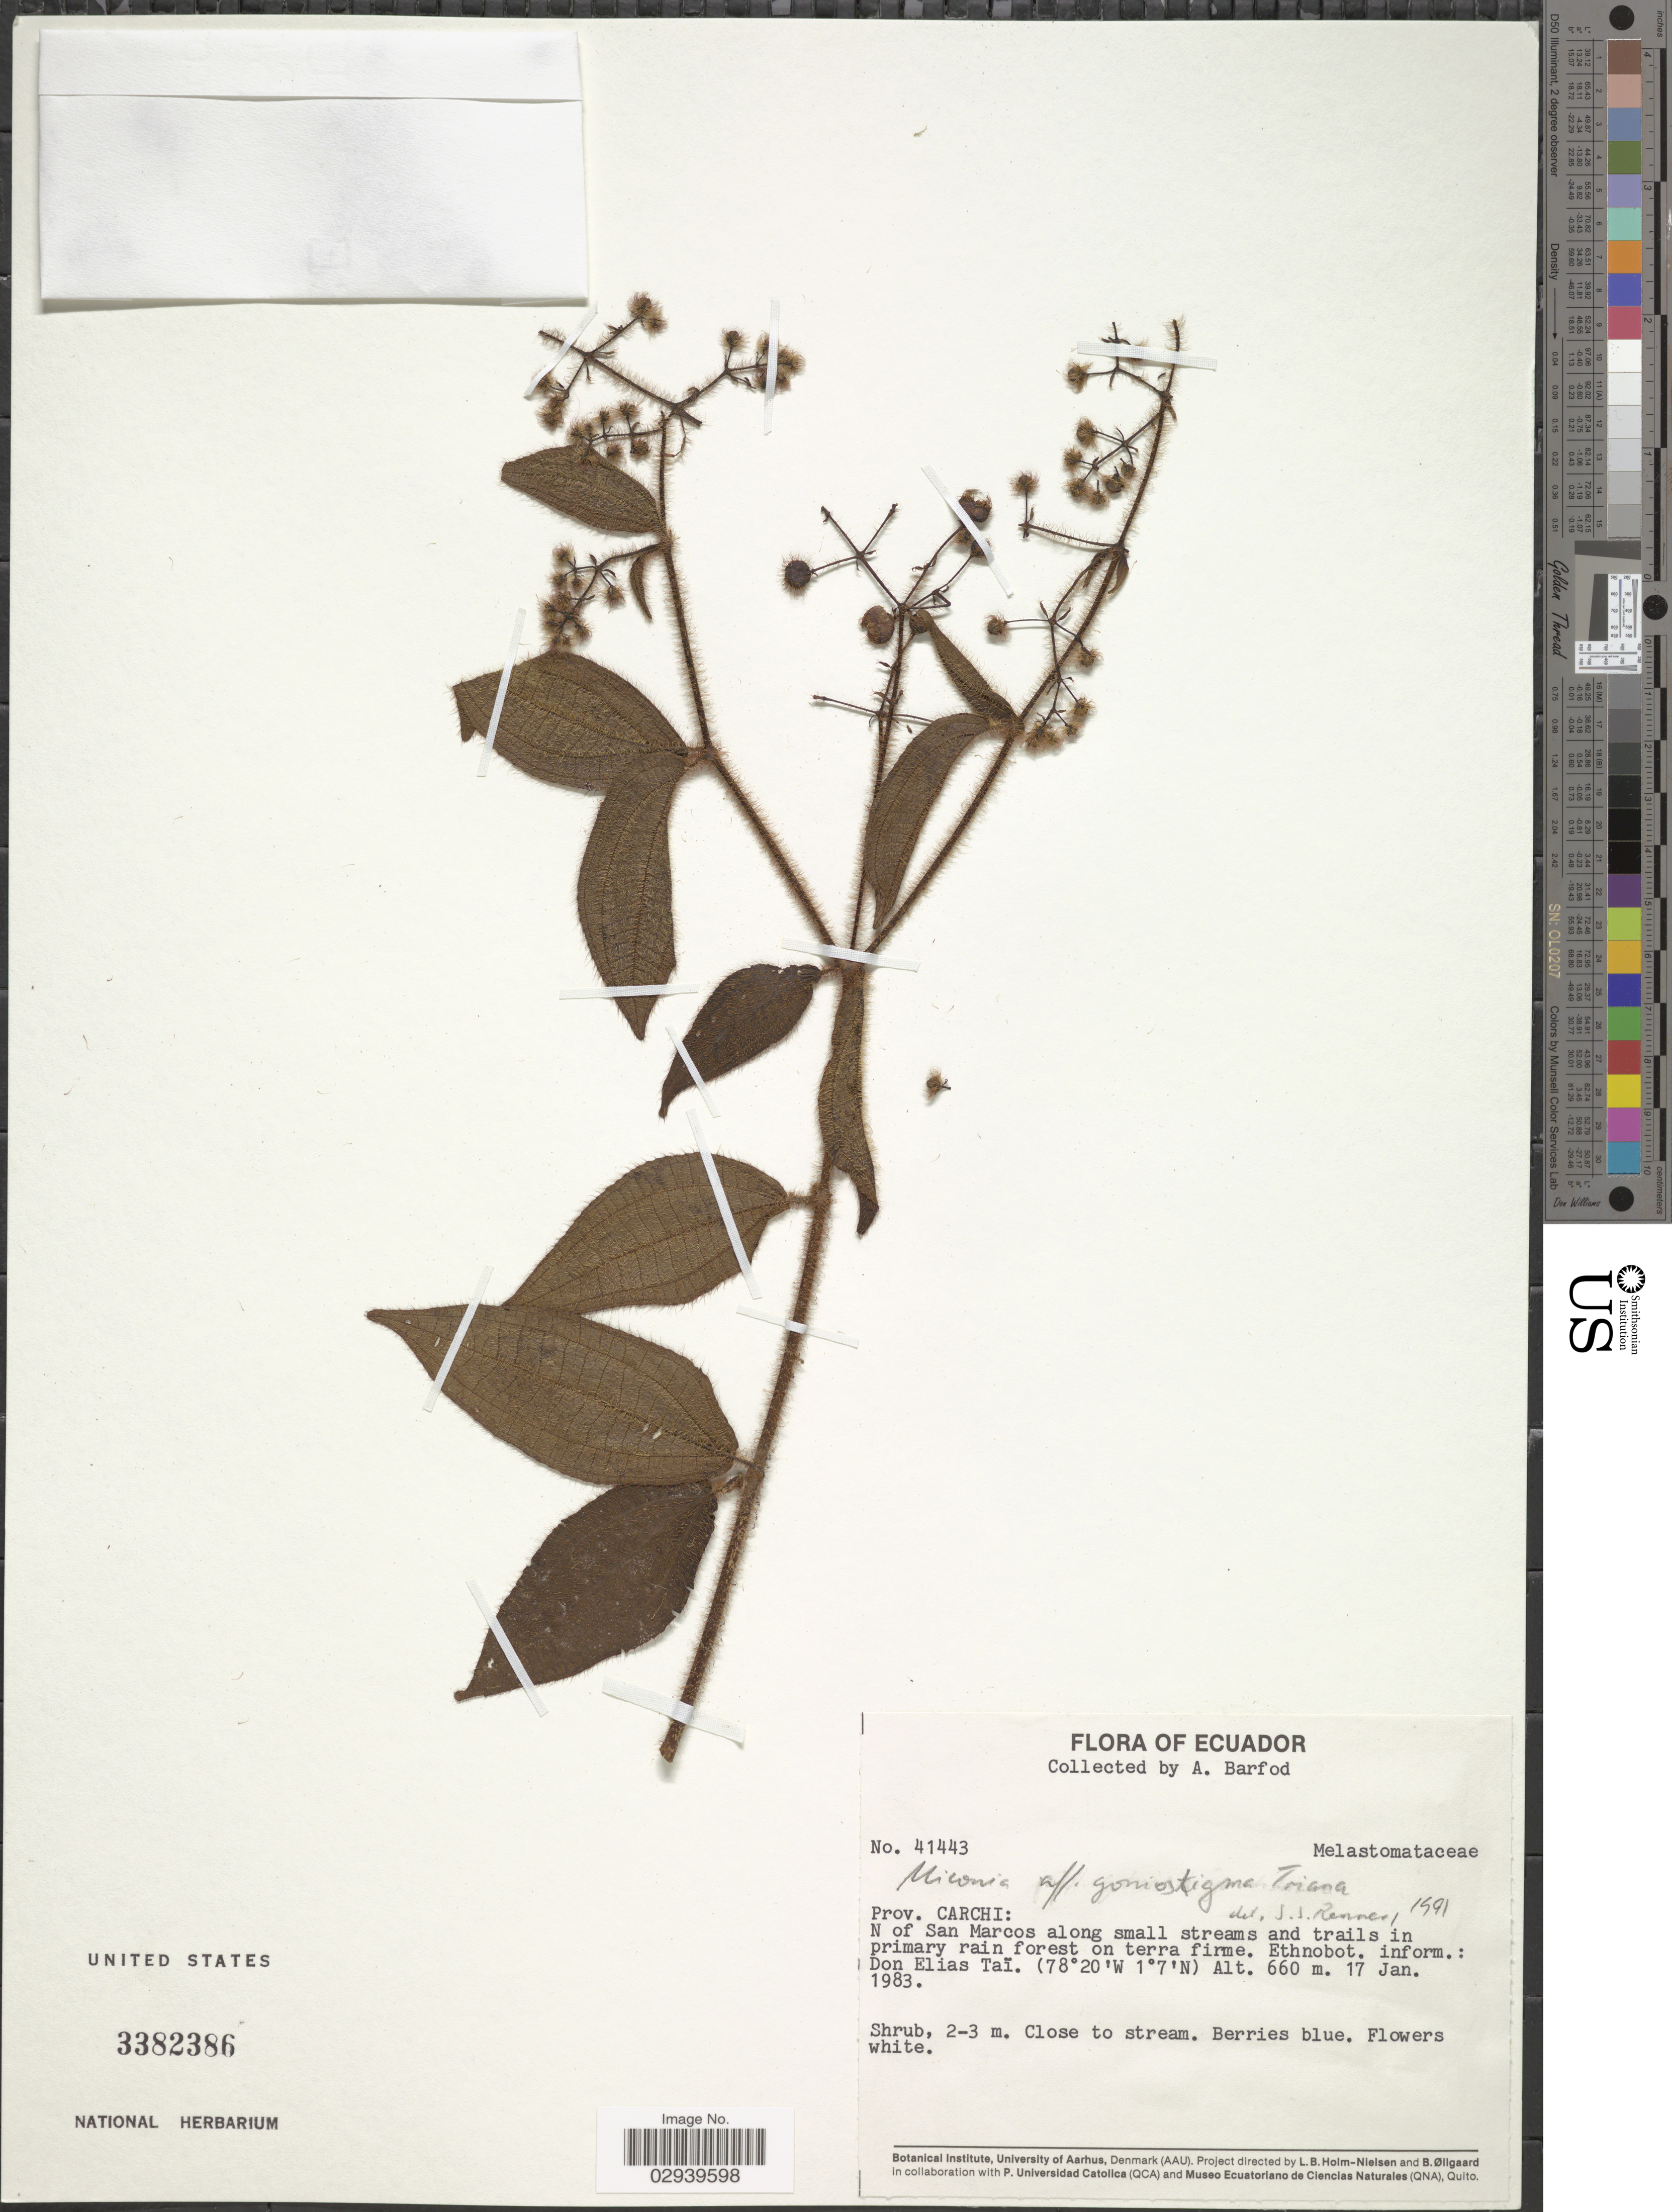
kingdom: Plantae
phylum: Tracheophyta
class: Magnoliopsida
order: Myrtales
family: Melastomataceae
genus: Miconia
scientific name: Miconia goniostigma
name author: Triana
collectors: A. Barford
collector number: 41443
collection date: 1983-01-17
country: Ecuador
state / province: Carchi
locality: N of San Marcos along small streams and trails in primay rain forest on terra firme.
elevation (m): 660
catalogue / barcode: US 3382386